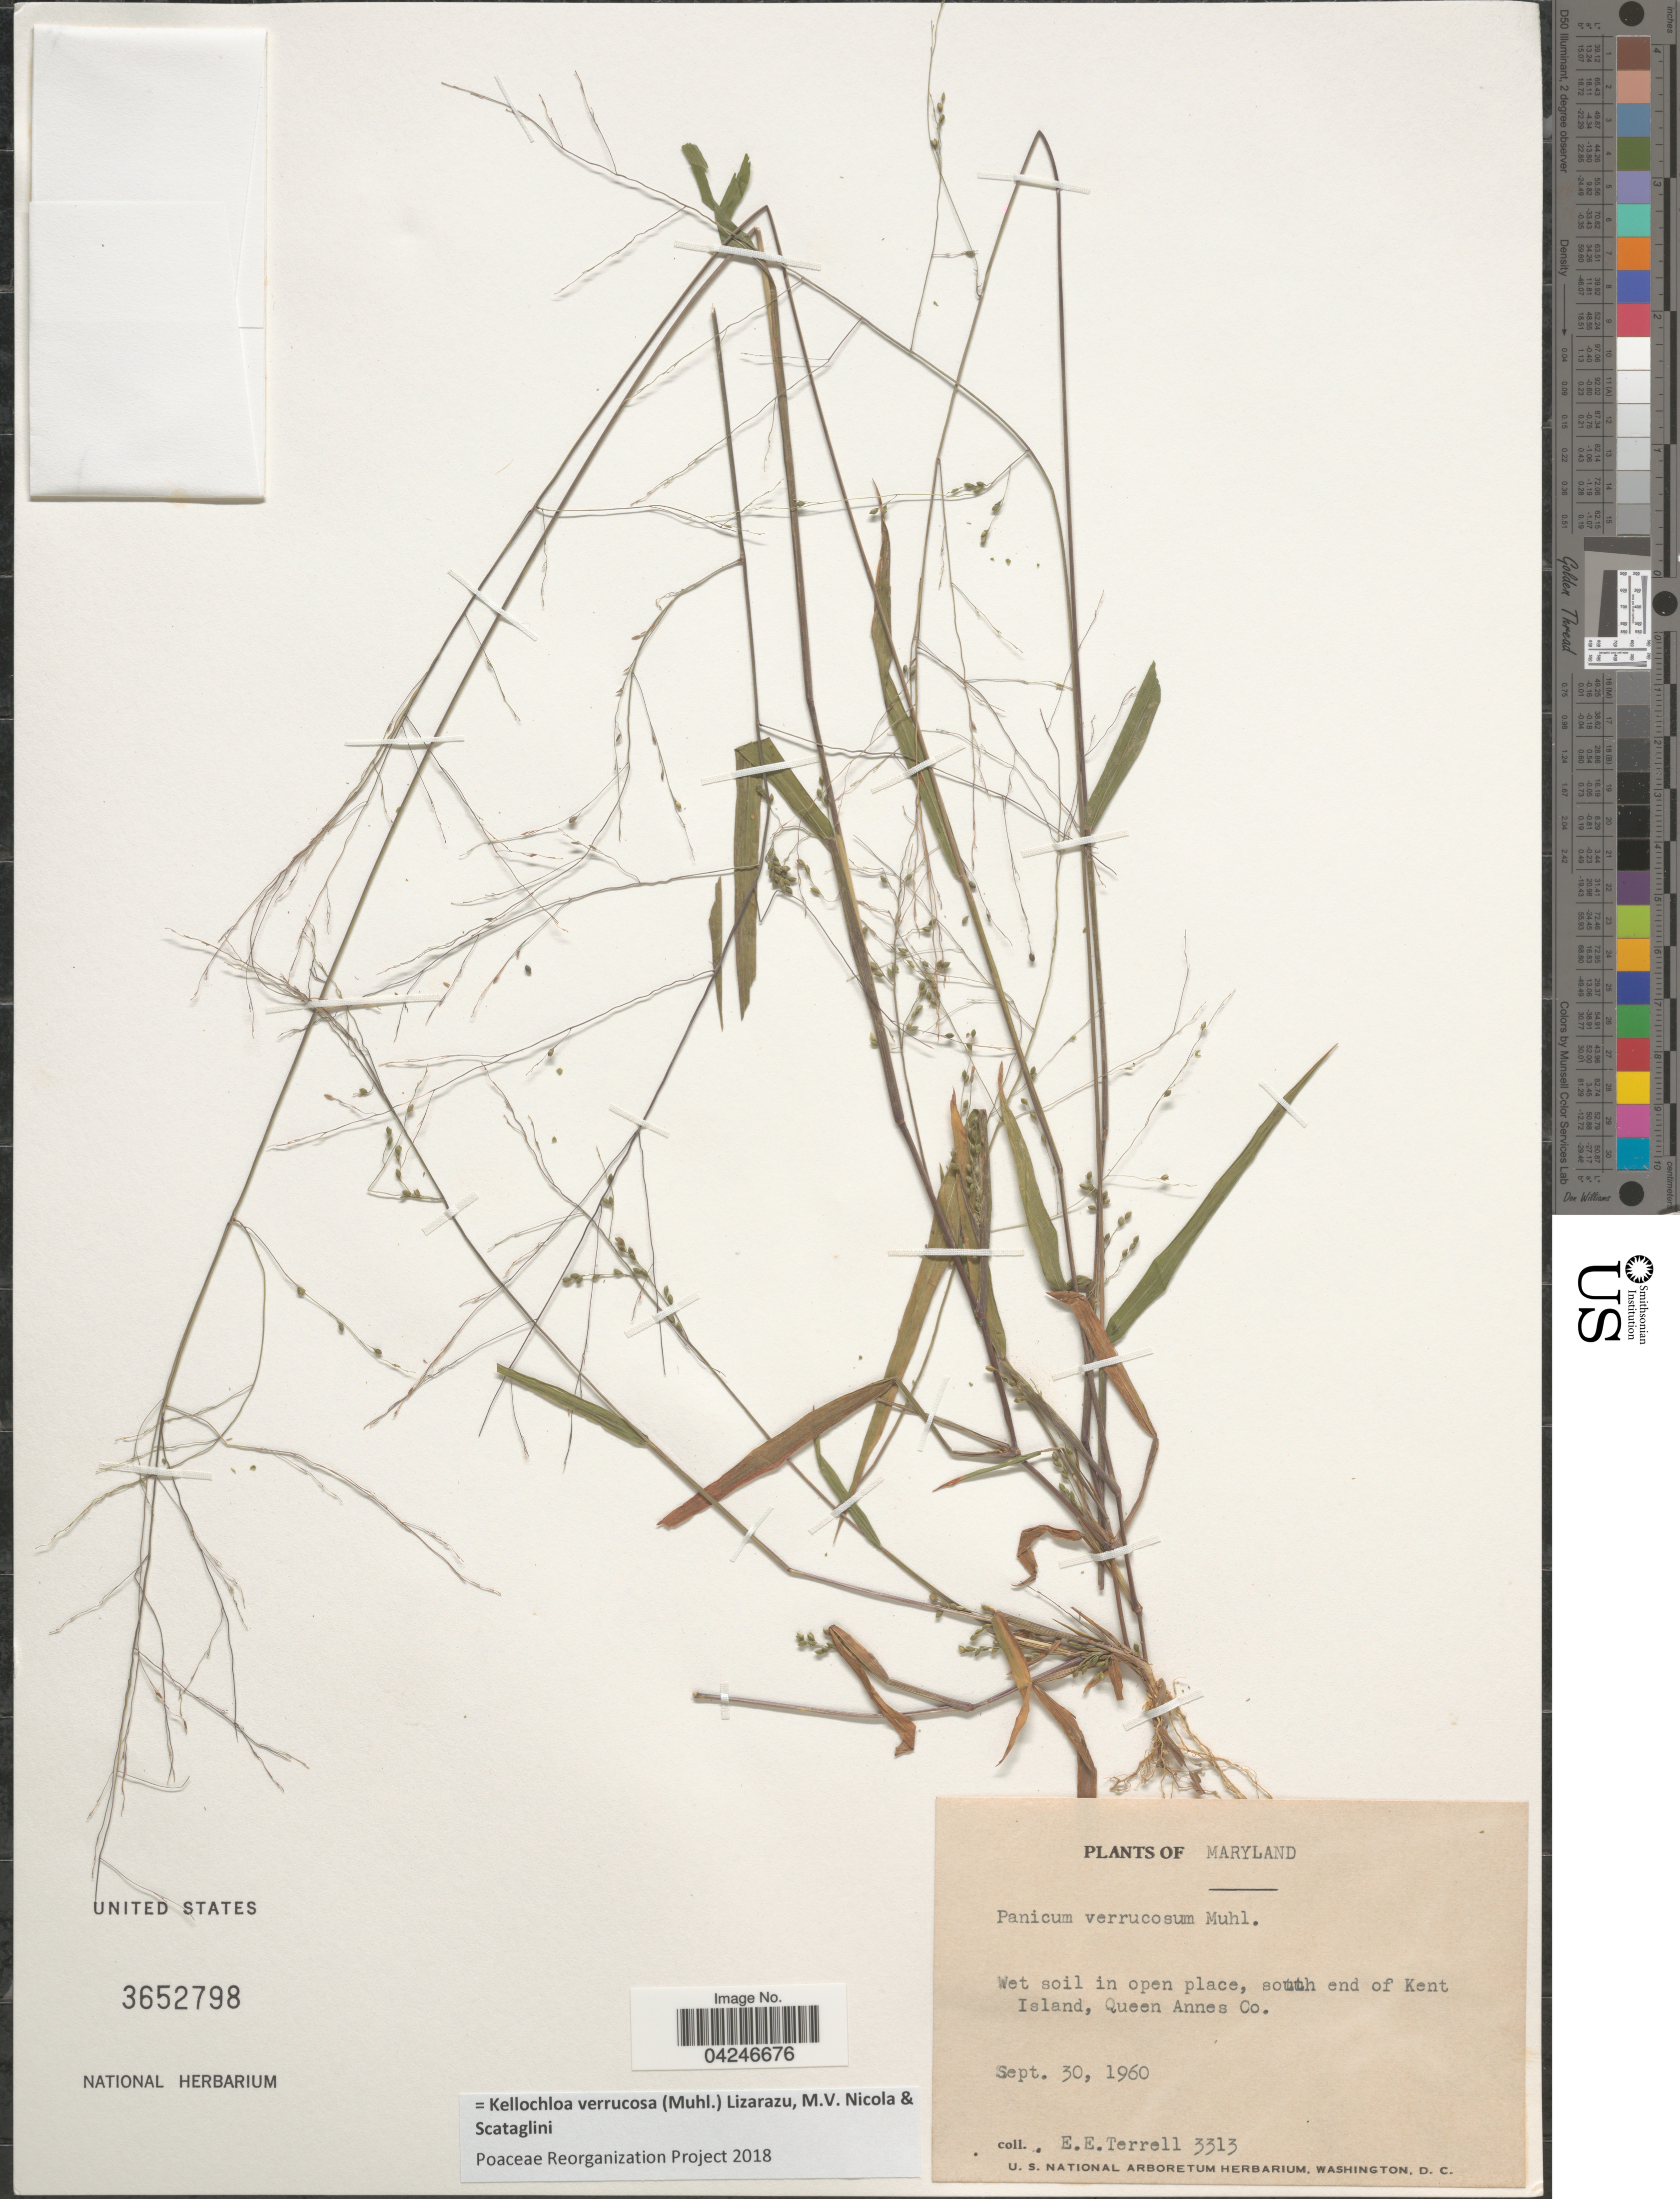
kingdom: Plantae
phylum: Tracheophyta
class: Liliopsida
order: Poales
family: Poaceae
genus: Kellochloa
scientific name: Kellochloa verrucosa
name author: (Muhl.) Lizarazu et al.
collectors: E. E. Terrell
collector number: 3313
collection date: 1960-09-30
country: United States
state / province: Maryland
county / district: Queen Anne's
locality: South end of Kent Island, Queen Annes Co.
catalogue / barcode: US 3652798